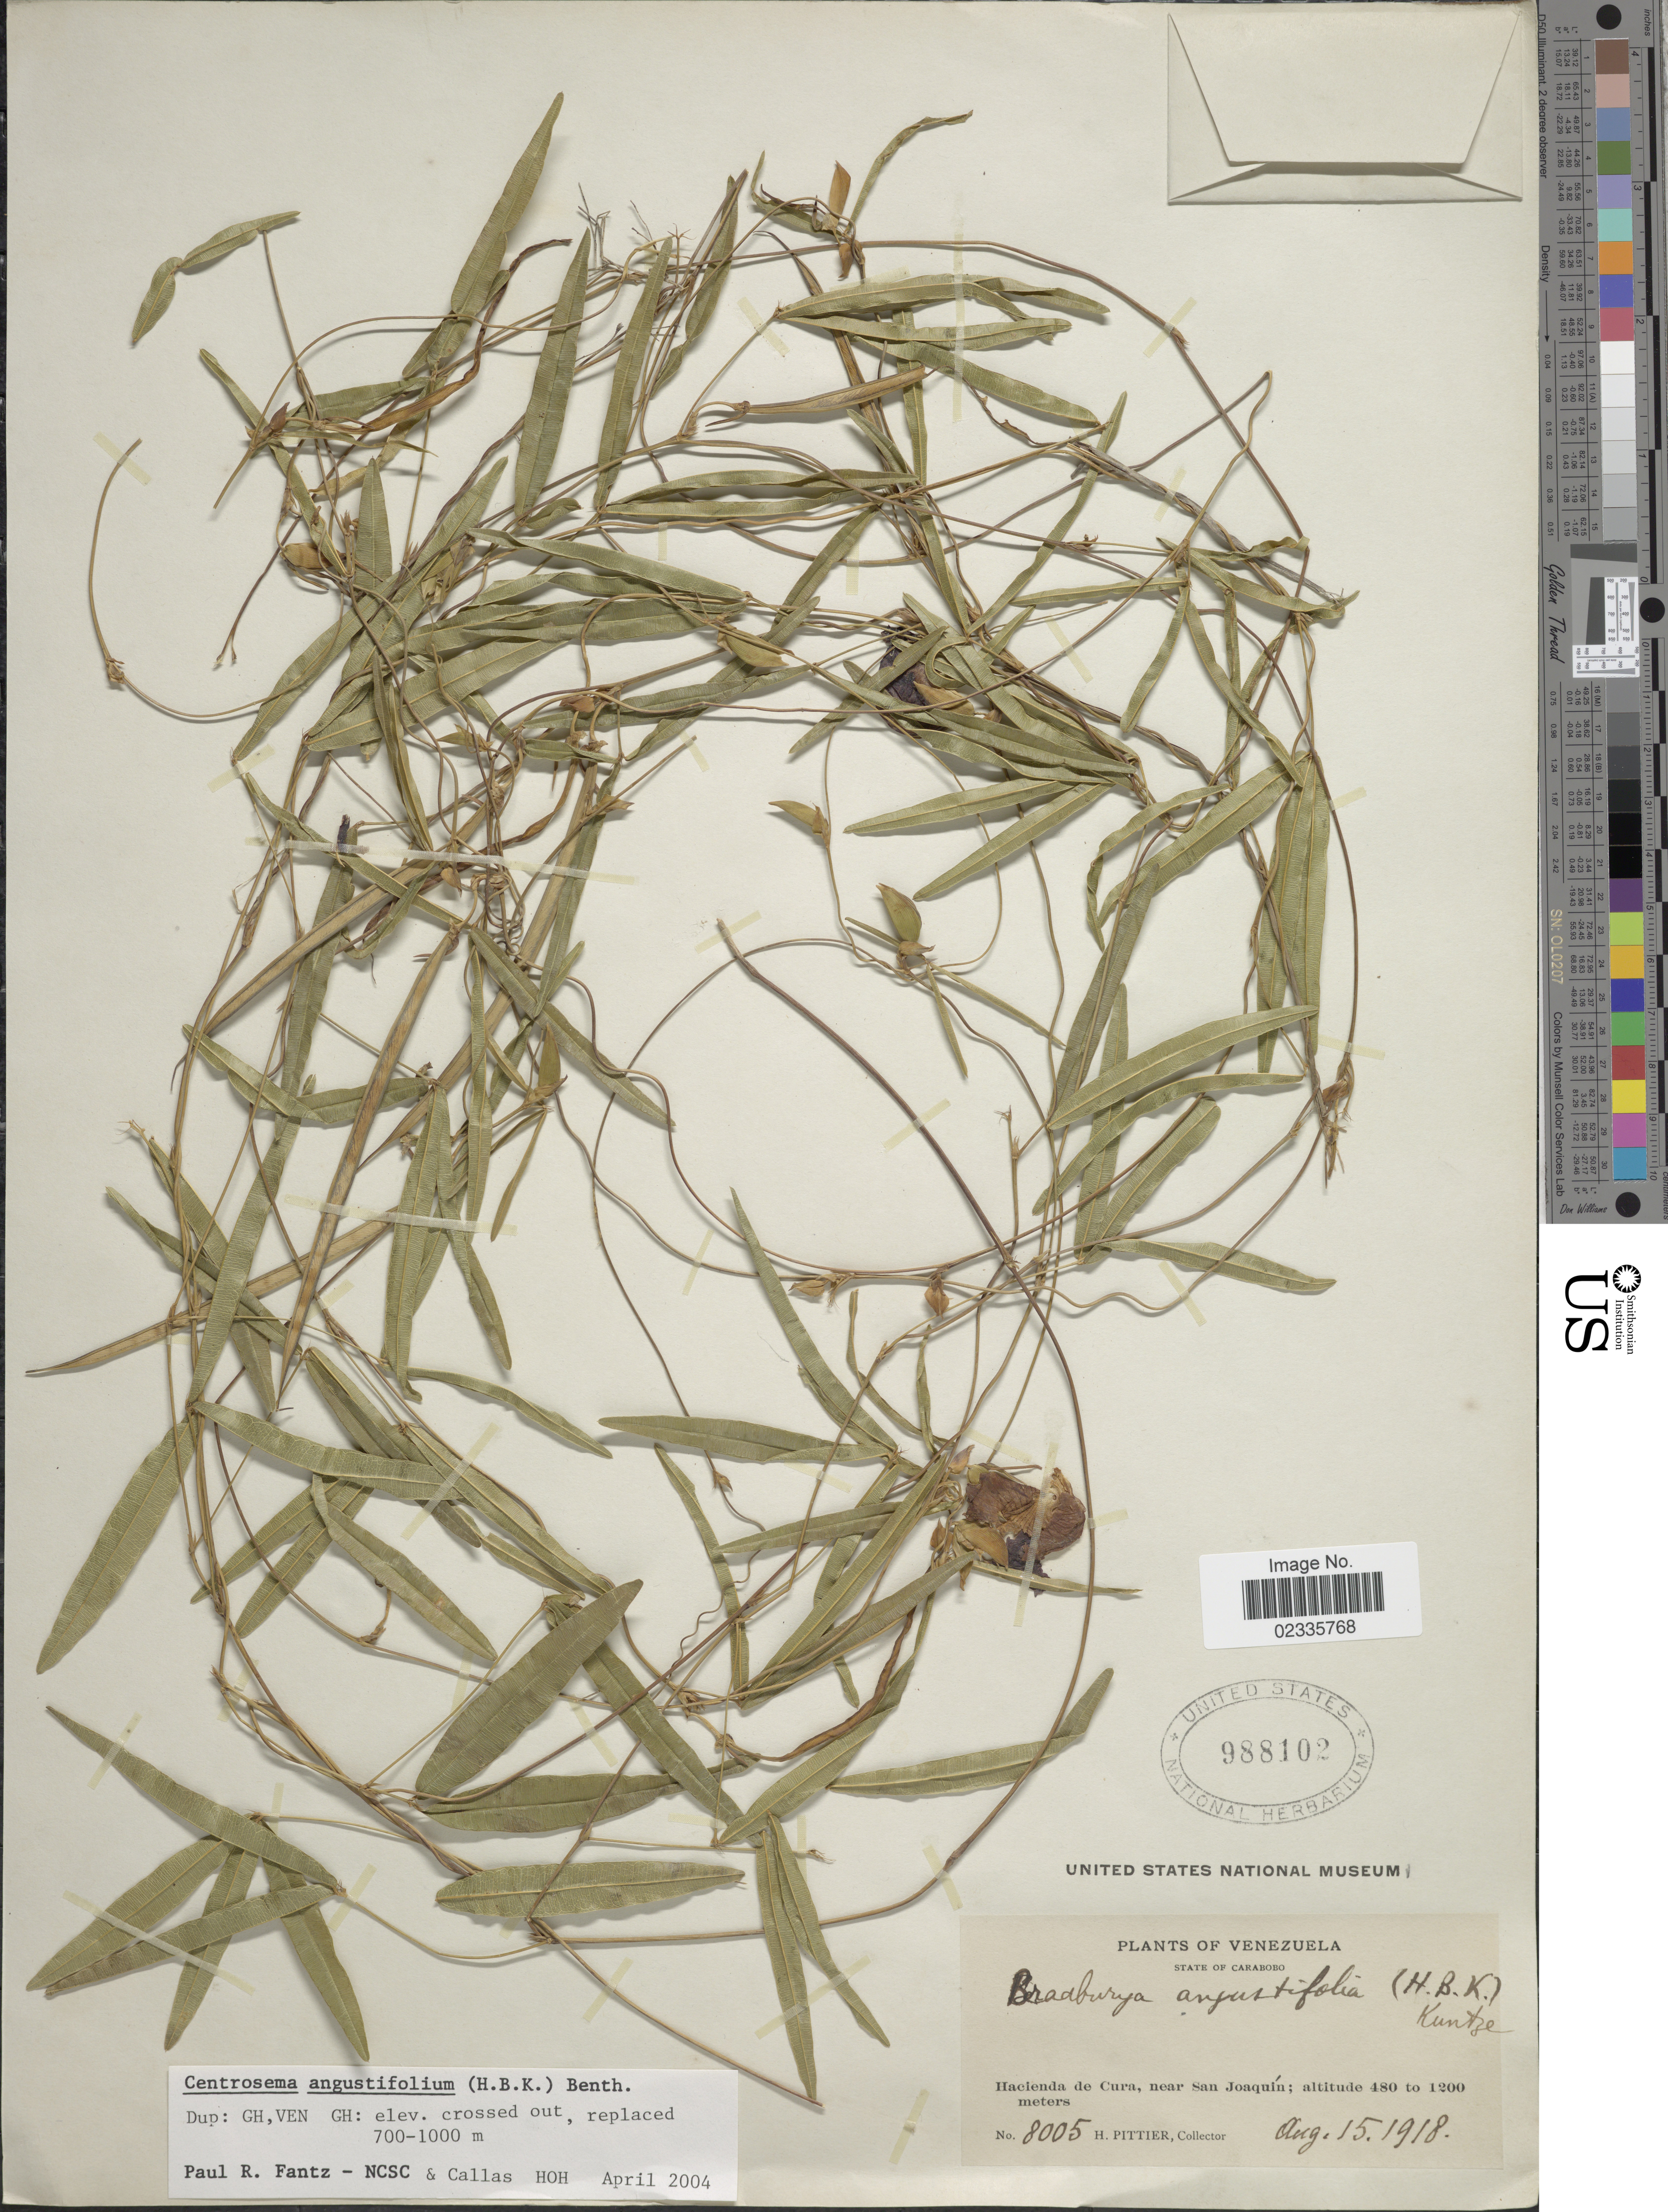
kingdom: Plantae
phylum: Tracheophyta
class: Magnoliopsida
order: Fabales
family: Fabaceae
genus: Centrosema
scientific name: Centrosema angustifolium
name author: (Kunth) Benth.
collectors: H. F. Pittier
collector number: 8005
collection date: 1918-08-15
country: Venezuela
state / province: Carabobo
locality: State of Carabobo. Hacienda de Cura, near San Joaquin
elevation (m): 480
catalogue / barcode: US 988102